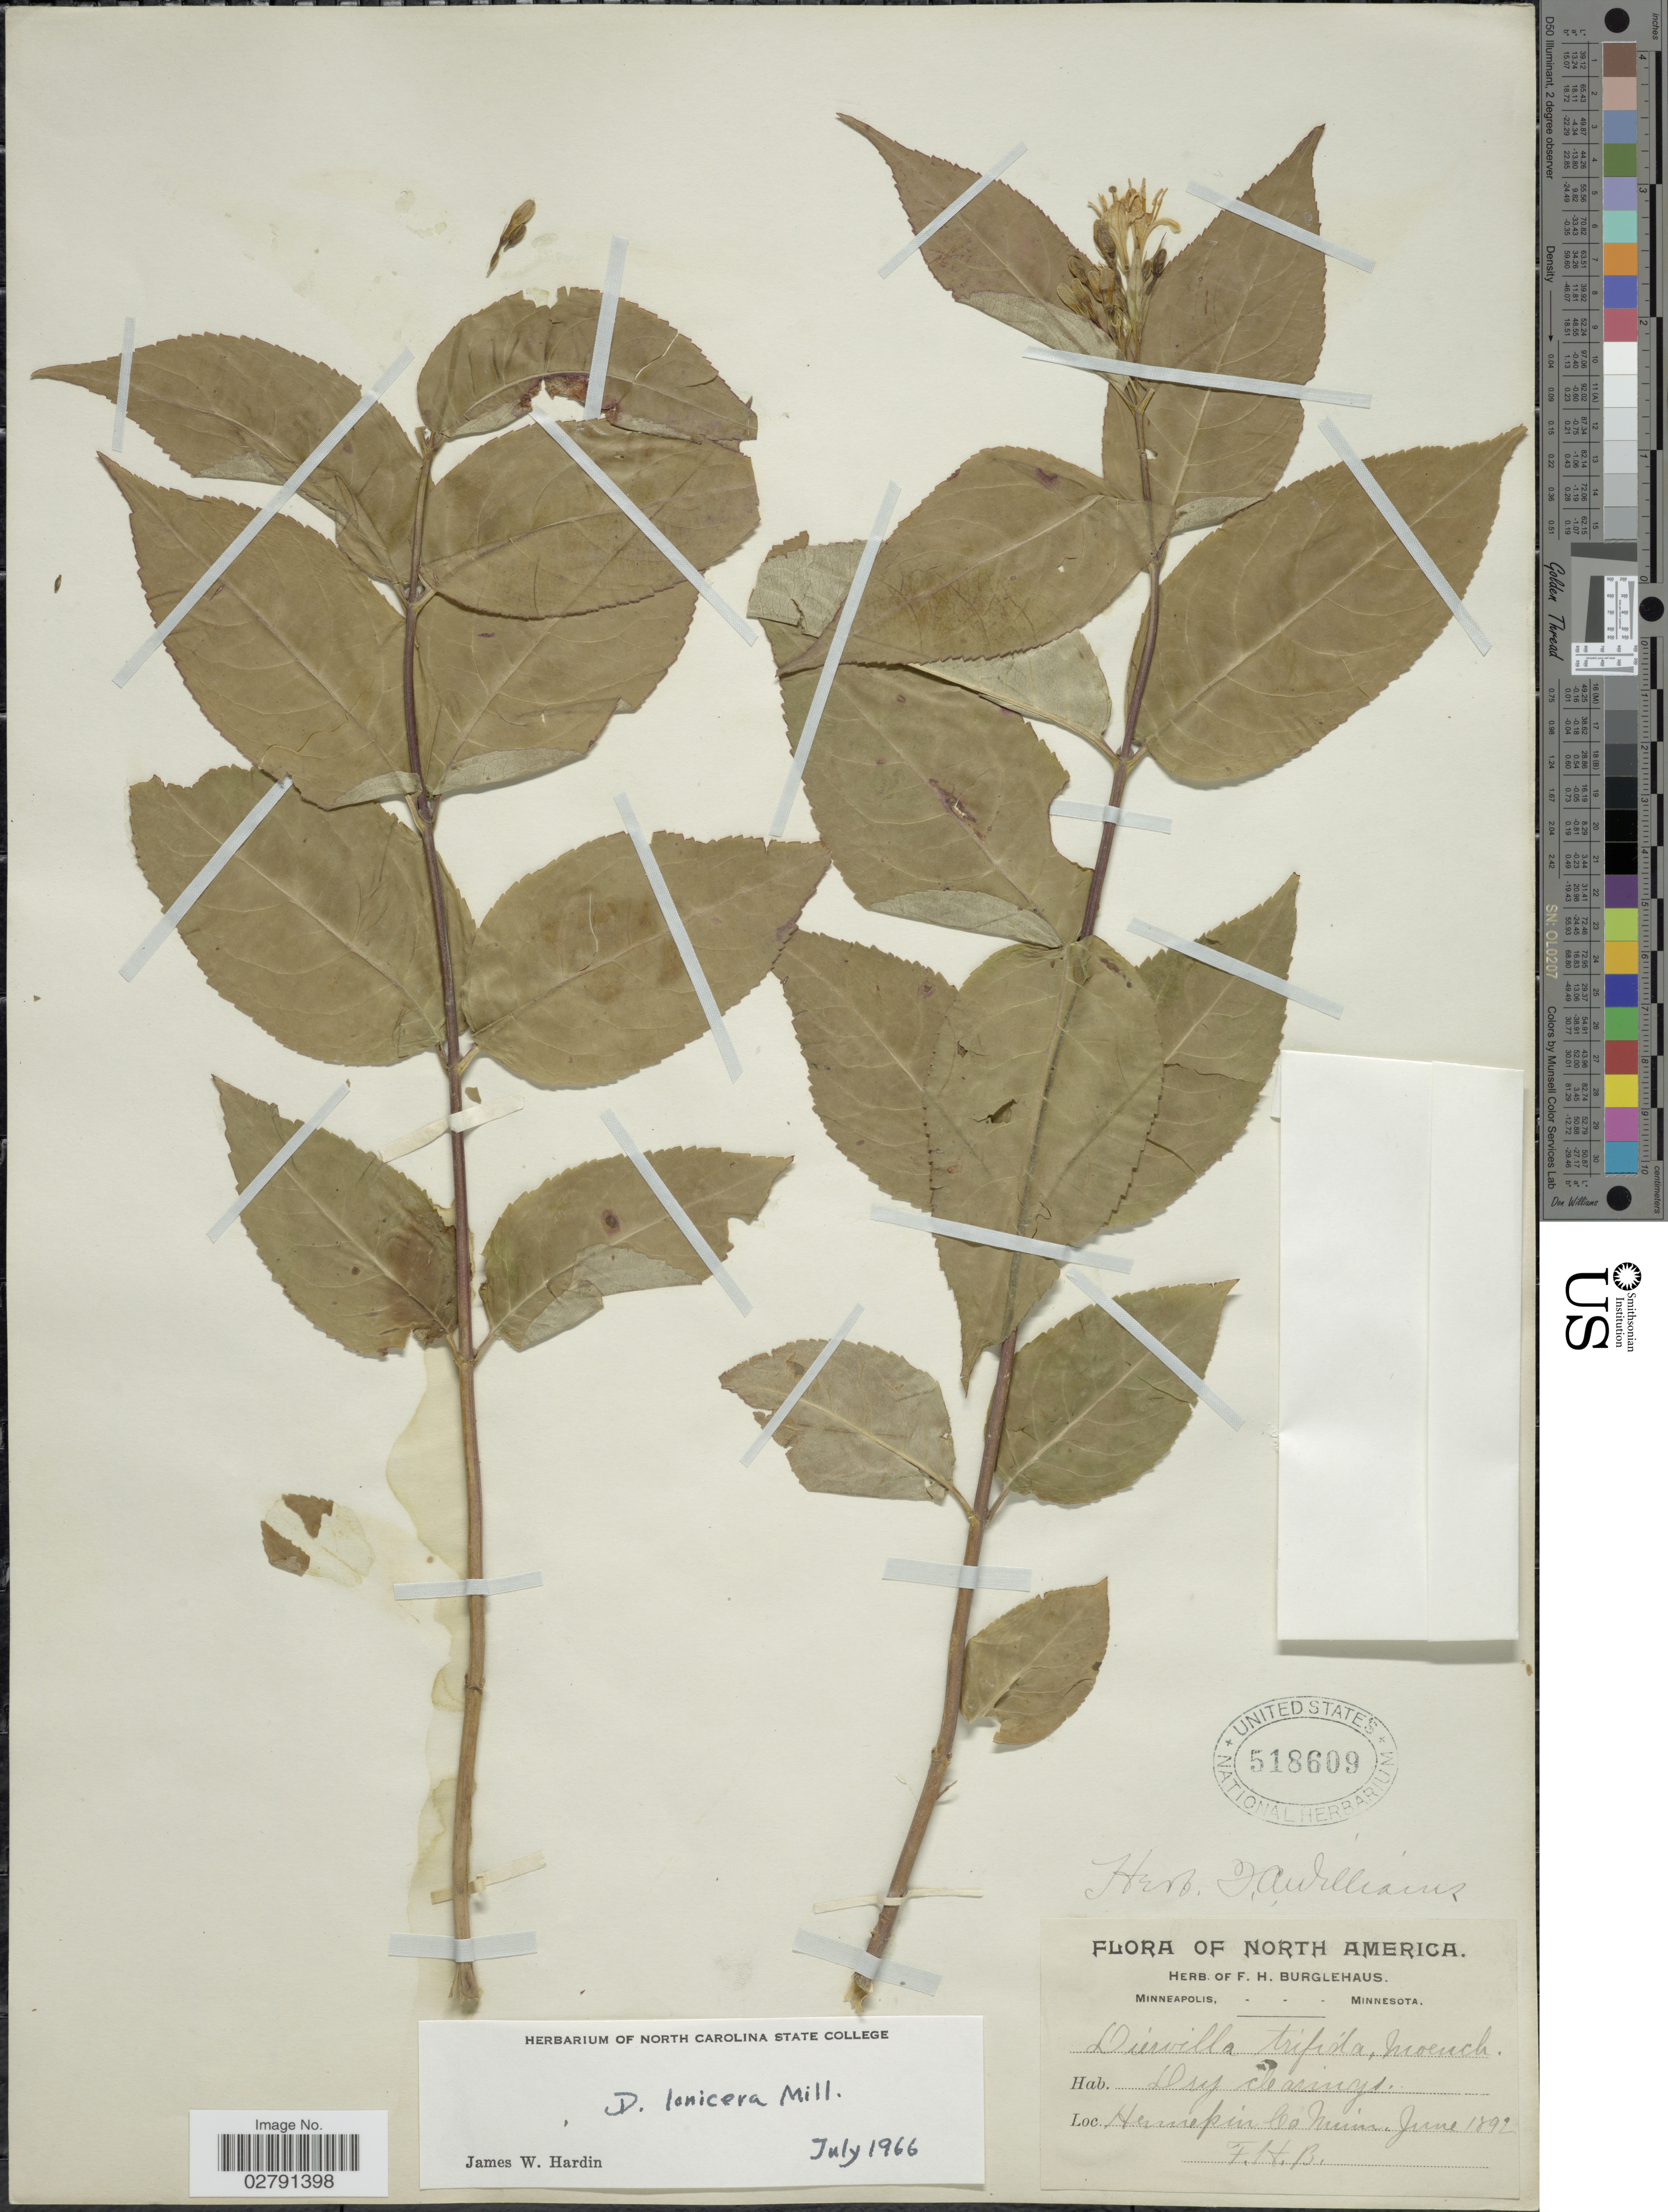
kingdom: Plantae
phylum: Tracheophyta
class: Magnoliopsida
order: Dipsacales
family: Caprifoliaceae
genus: Diervilla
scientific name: Diervilla lonicera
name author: Mill.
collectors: F. Burglehaus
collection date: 1892-06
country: United States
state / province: Minnesota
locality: Hennepin Co.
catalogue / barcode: US 518609